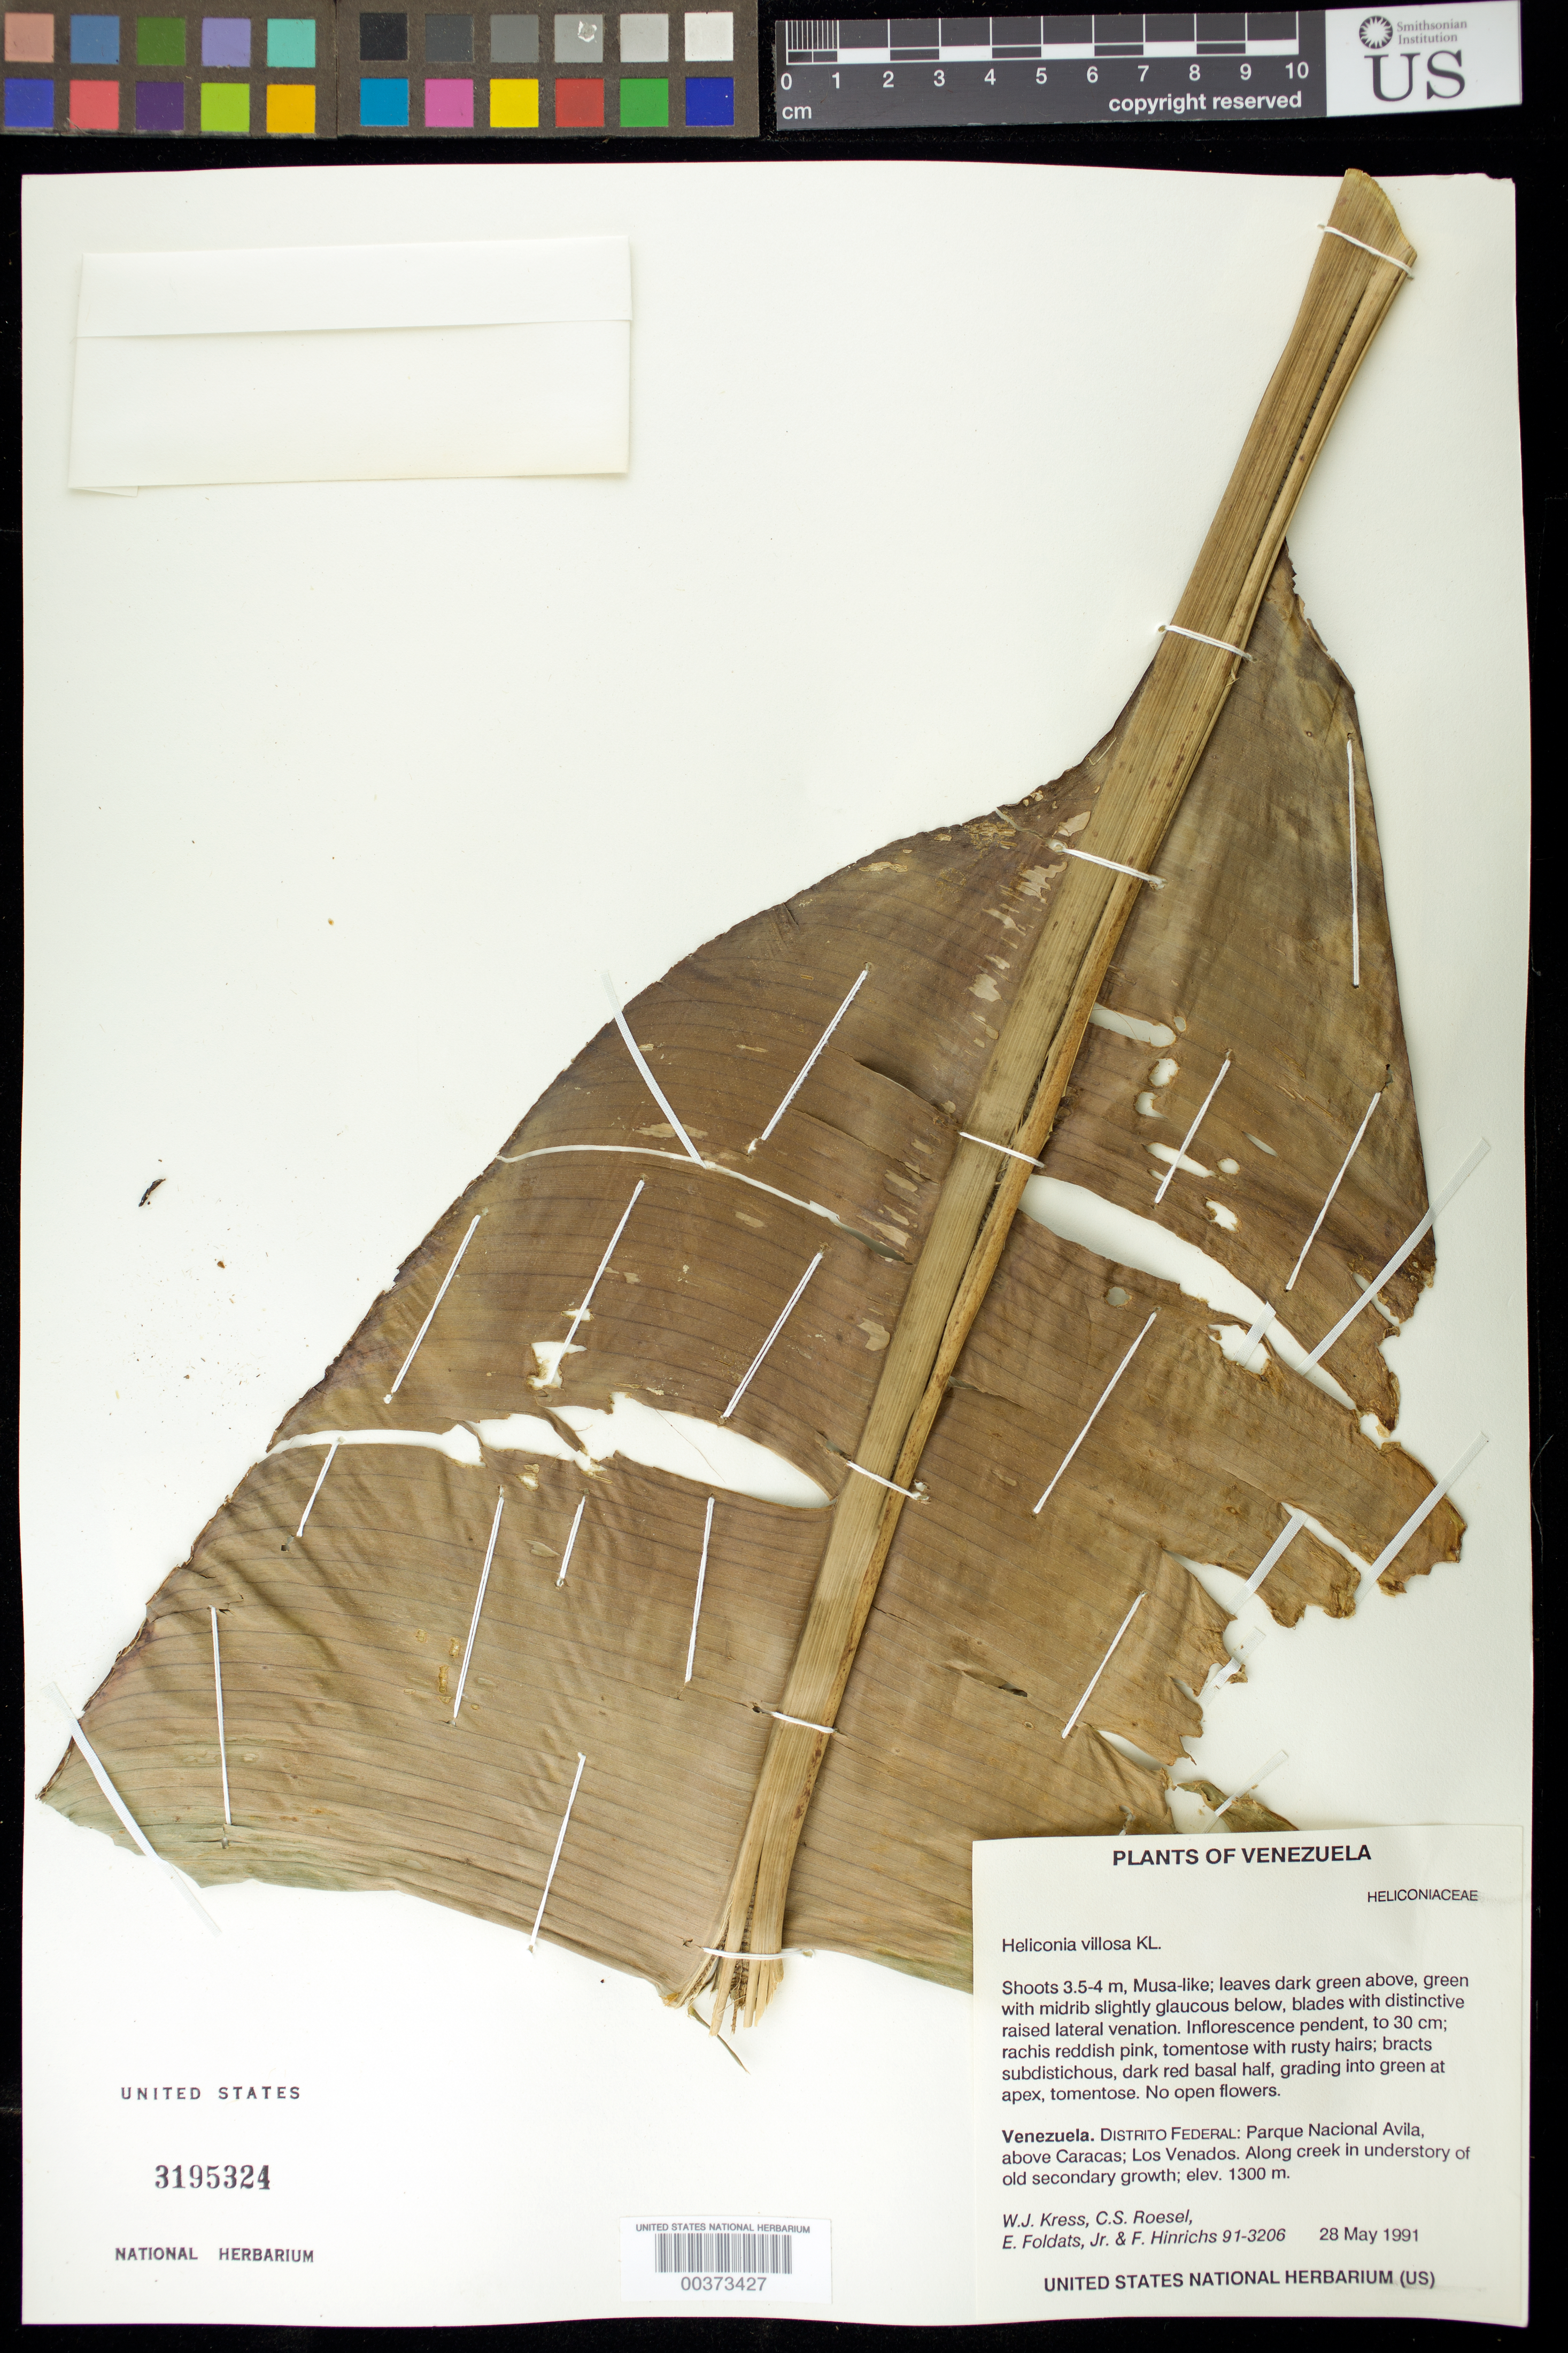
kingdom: Plantae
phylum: Tracheophyta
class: Liliopsida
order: Zingiberales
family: Heliconiaceae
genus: Heliconia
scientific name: Heliconia villosa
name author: Klotzsch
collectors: W. J. Kress, C. S. Roesel, E. Foldats & F. Hinrichs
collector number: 91-3206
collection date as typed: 28 May 1991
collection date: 1991-05-28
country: Venezuela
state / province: Distrito Federal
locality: Parque nacional avila, above caracas; los venados, along creek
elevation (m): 1300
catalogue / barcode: US 3195324